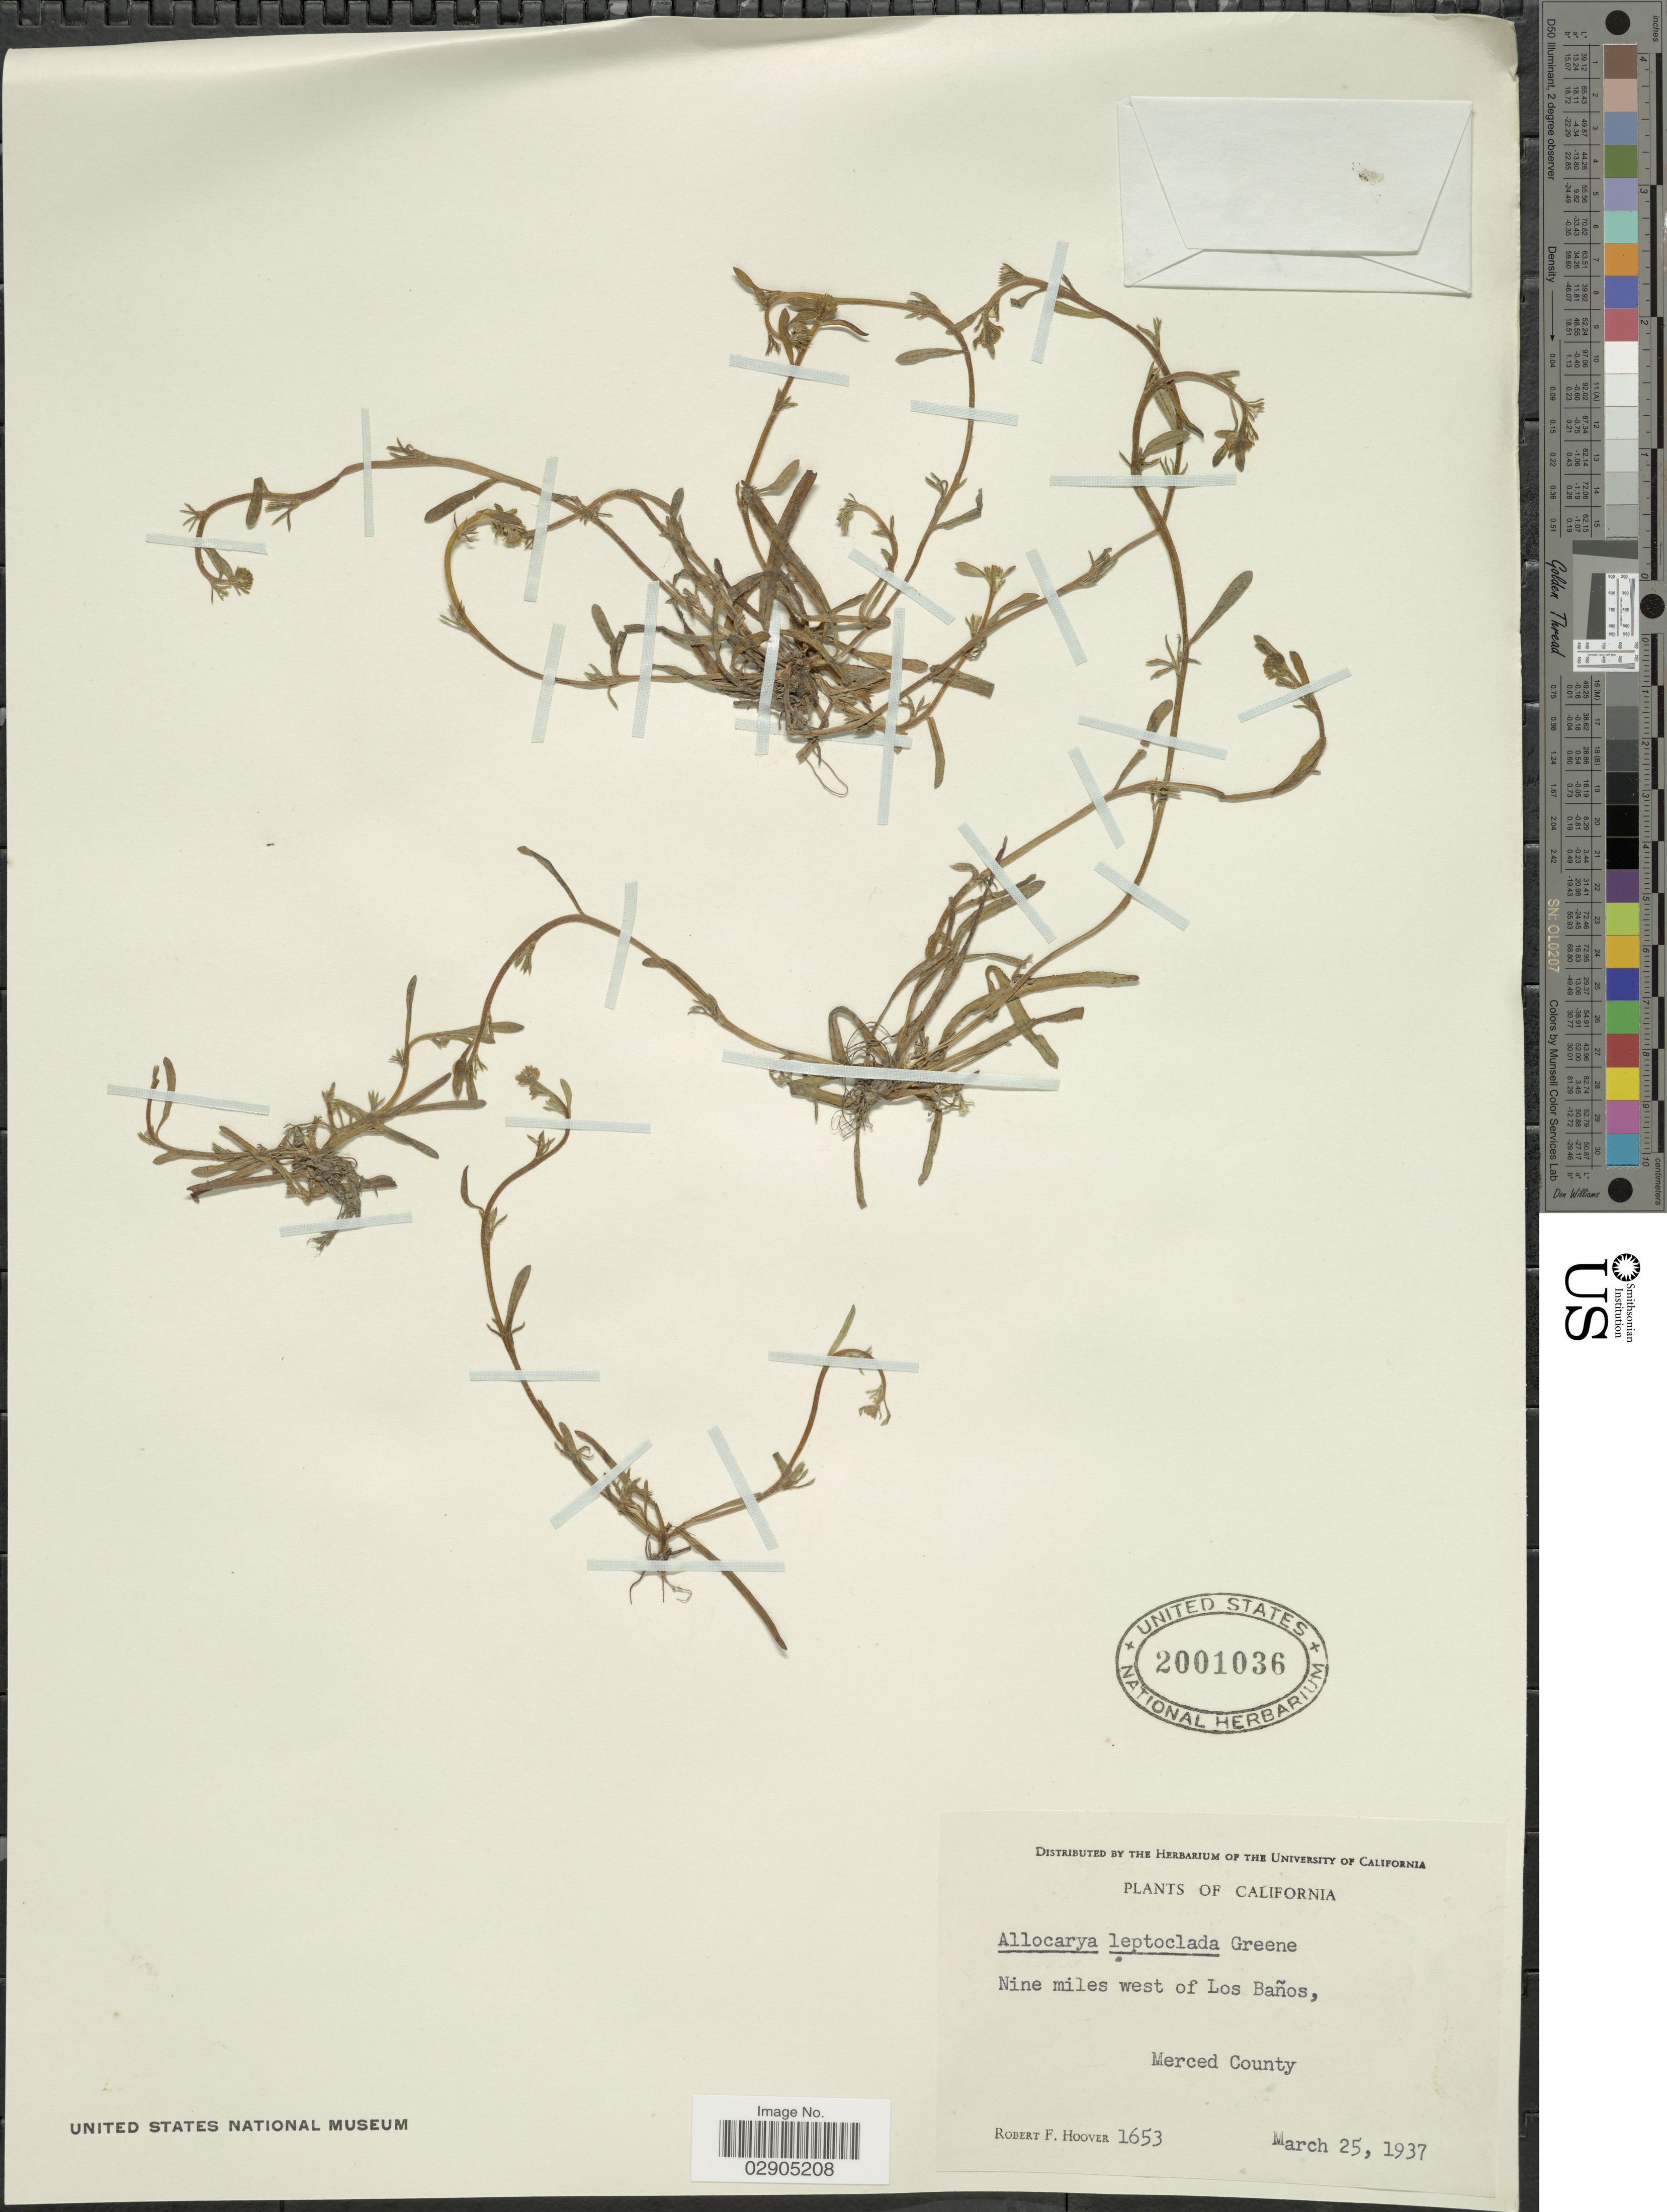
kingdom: Plantae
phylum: Tracheophyta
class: Magnoliopsida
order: Boraginales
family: Boraginaceae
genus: Allocarya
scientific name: Allocarya leptoclada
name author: Greene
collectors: R. F. Hoover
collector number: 1653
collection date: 1937-03-25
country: United States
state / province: California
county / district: Merced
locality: Nine miles west of Los Baños, Merced County.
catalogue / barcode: US 2001036